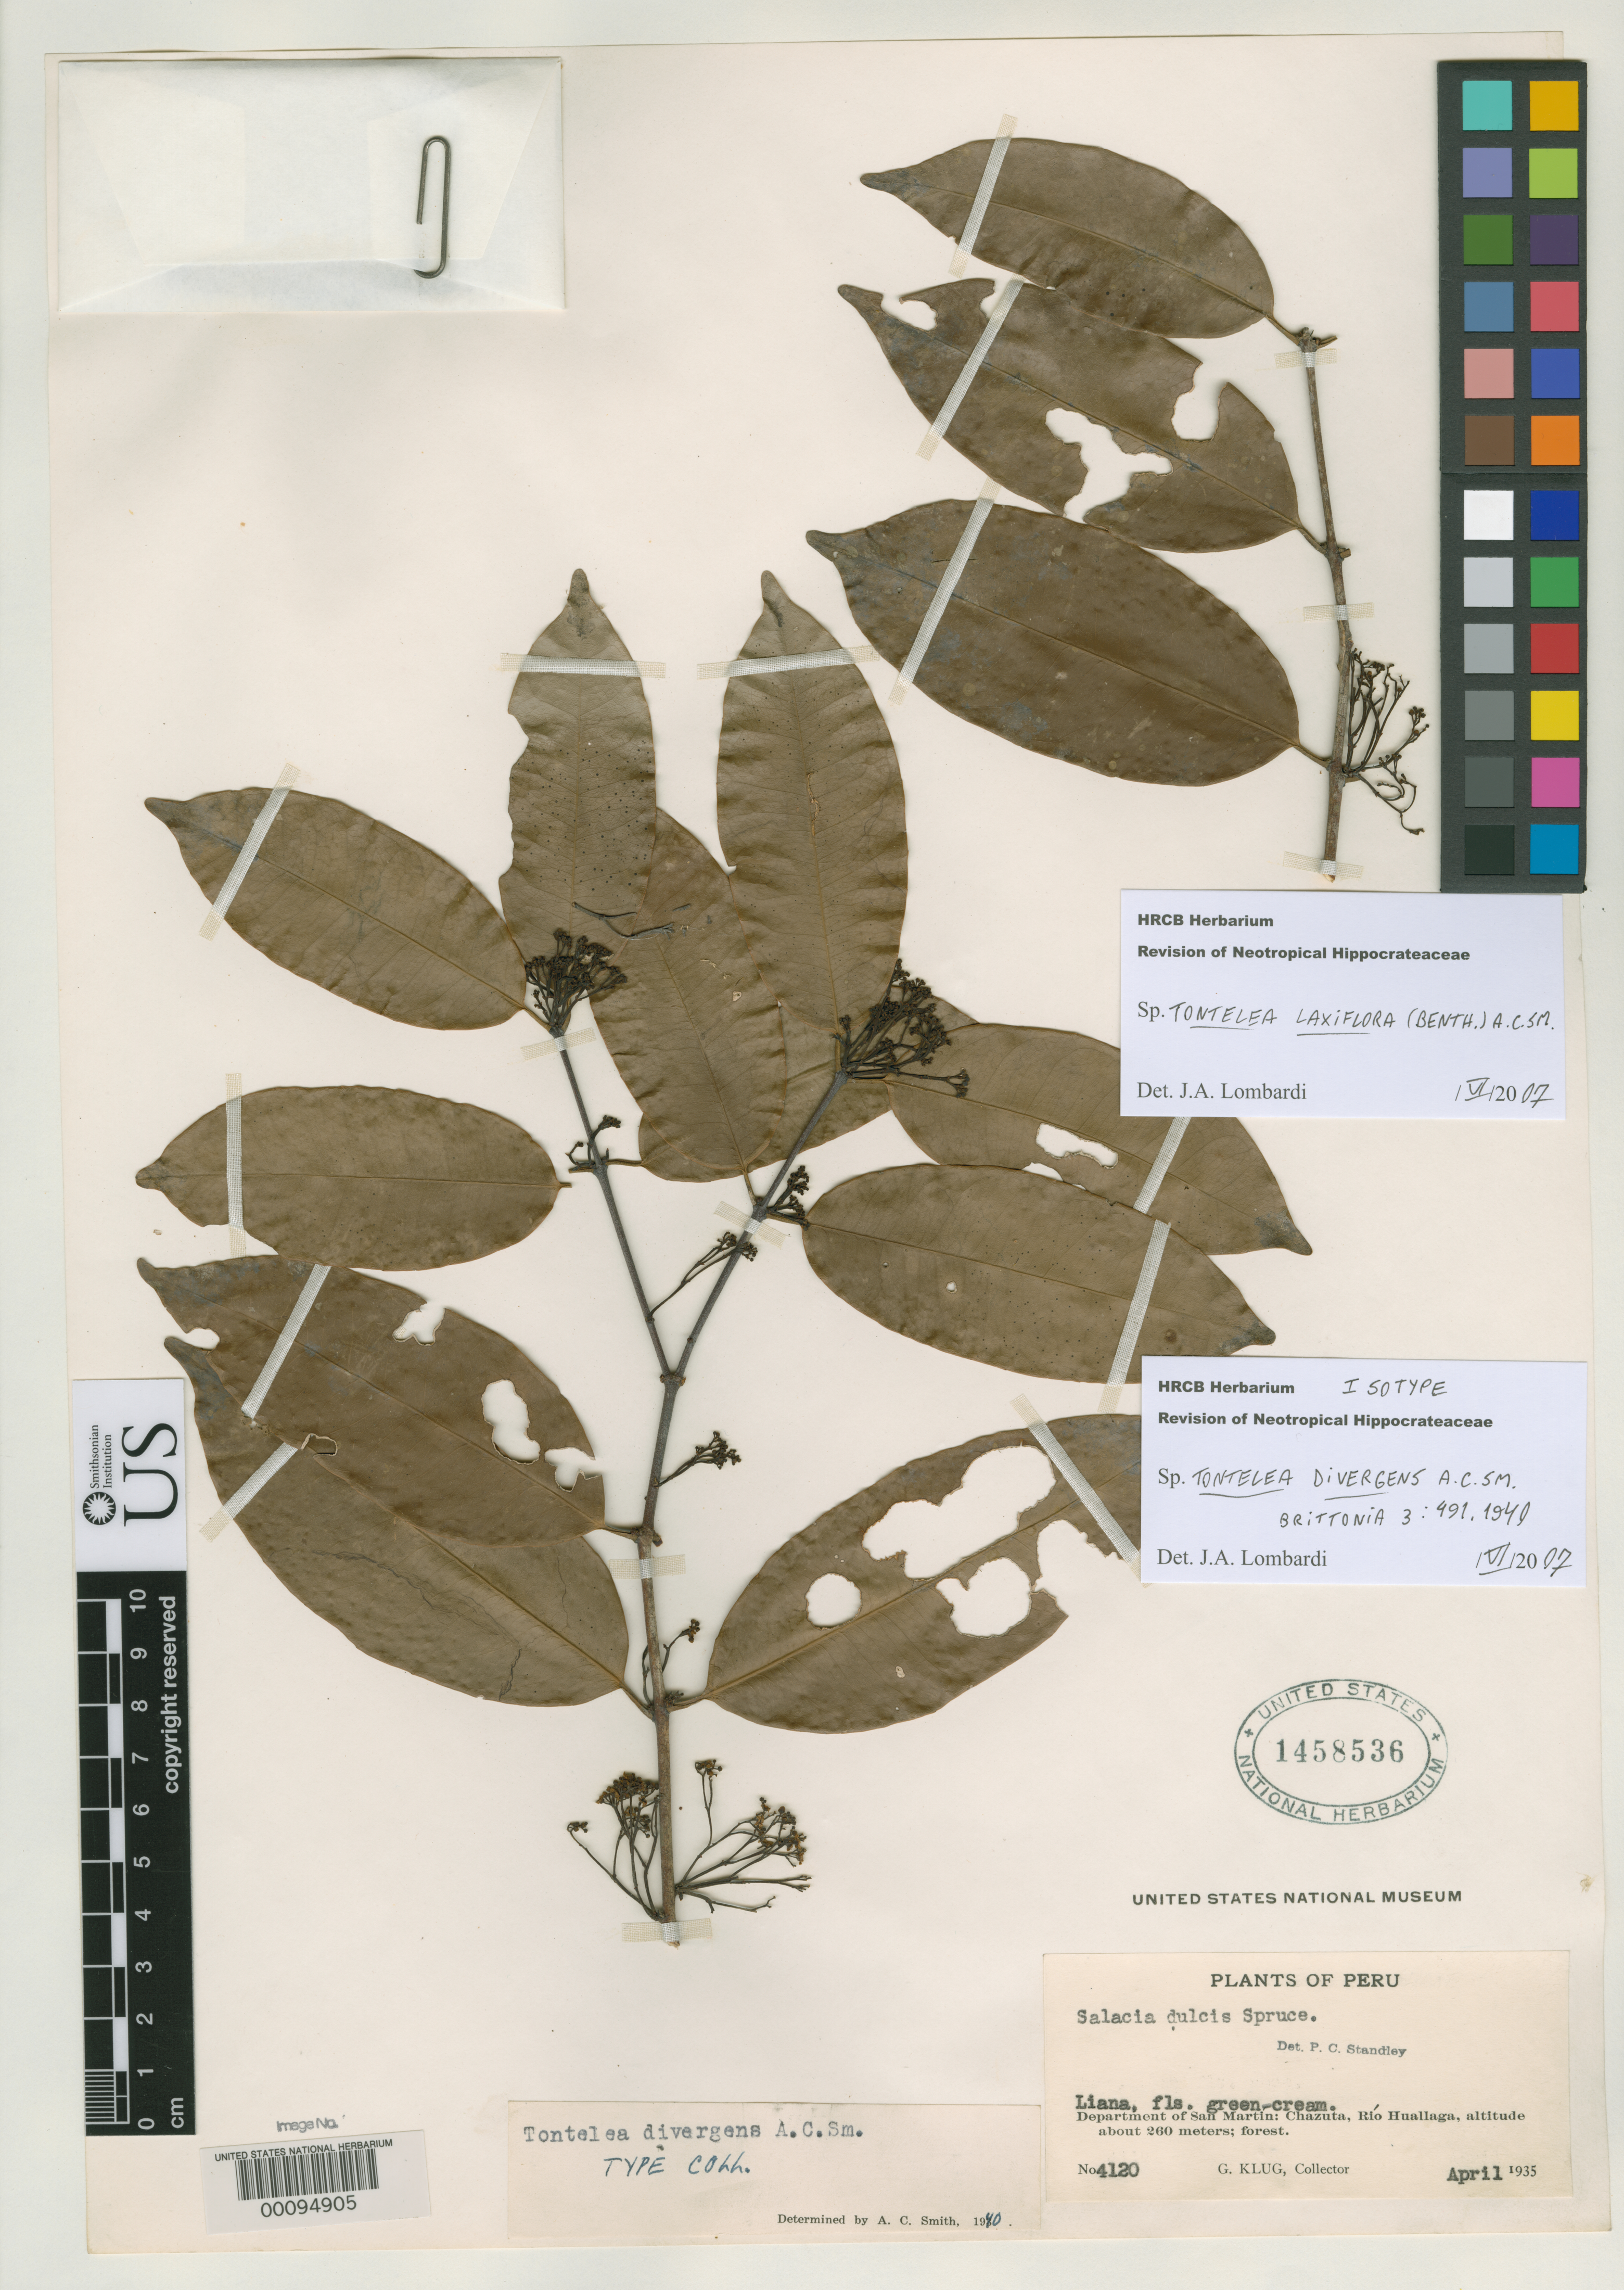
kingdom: Plantae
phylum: Tracheophyta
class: Magnoliopsida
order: Celastrales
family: Celastraceae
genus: Tontelea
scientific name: Tontelea divergens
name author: A.C. Sm.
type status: Isotype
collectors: G. Klug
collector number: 4120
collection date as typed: Apr 1935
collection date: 1935-04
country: Peru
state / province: San Martín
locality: Chazuta, Rio Huallaga.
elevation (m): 260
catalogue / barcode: US 1458536